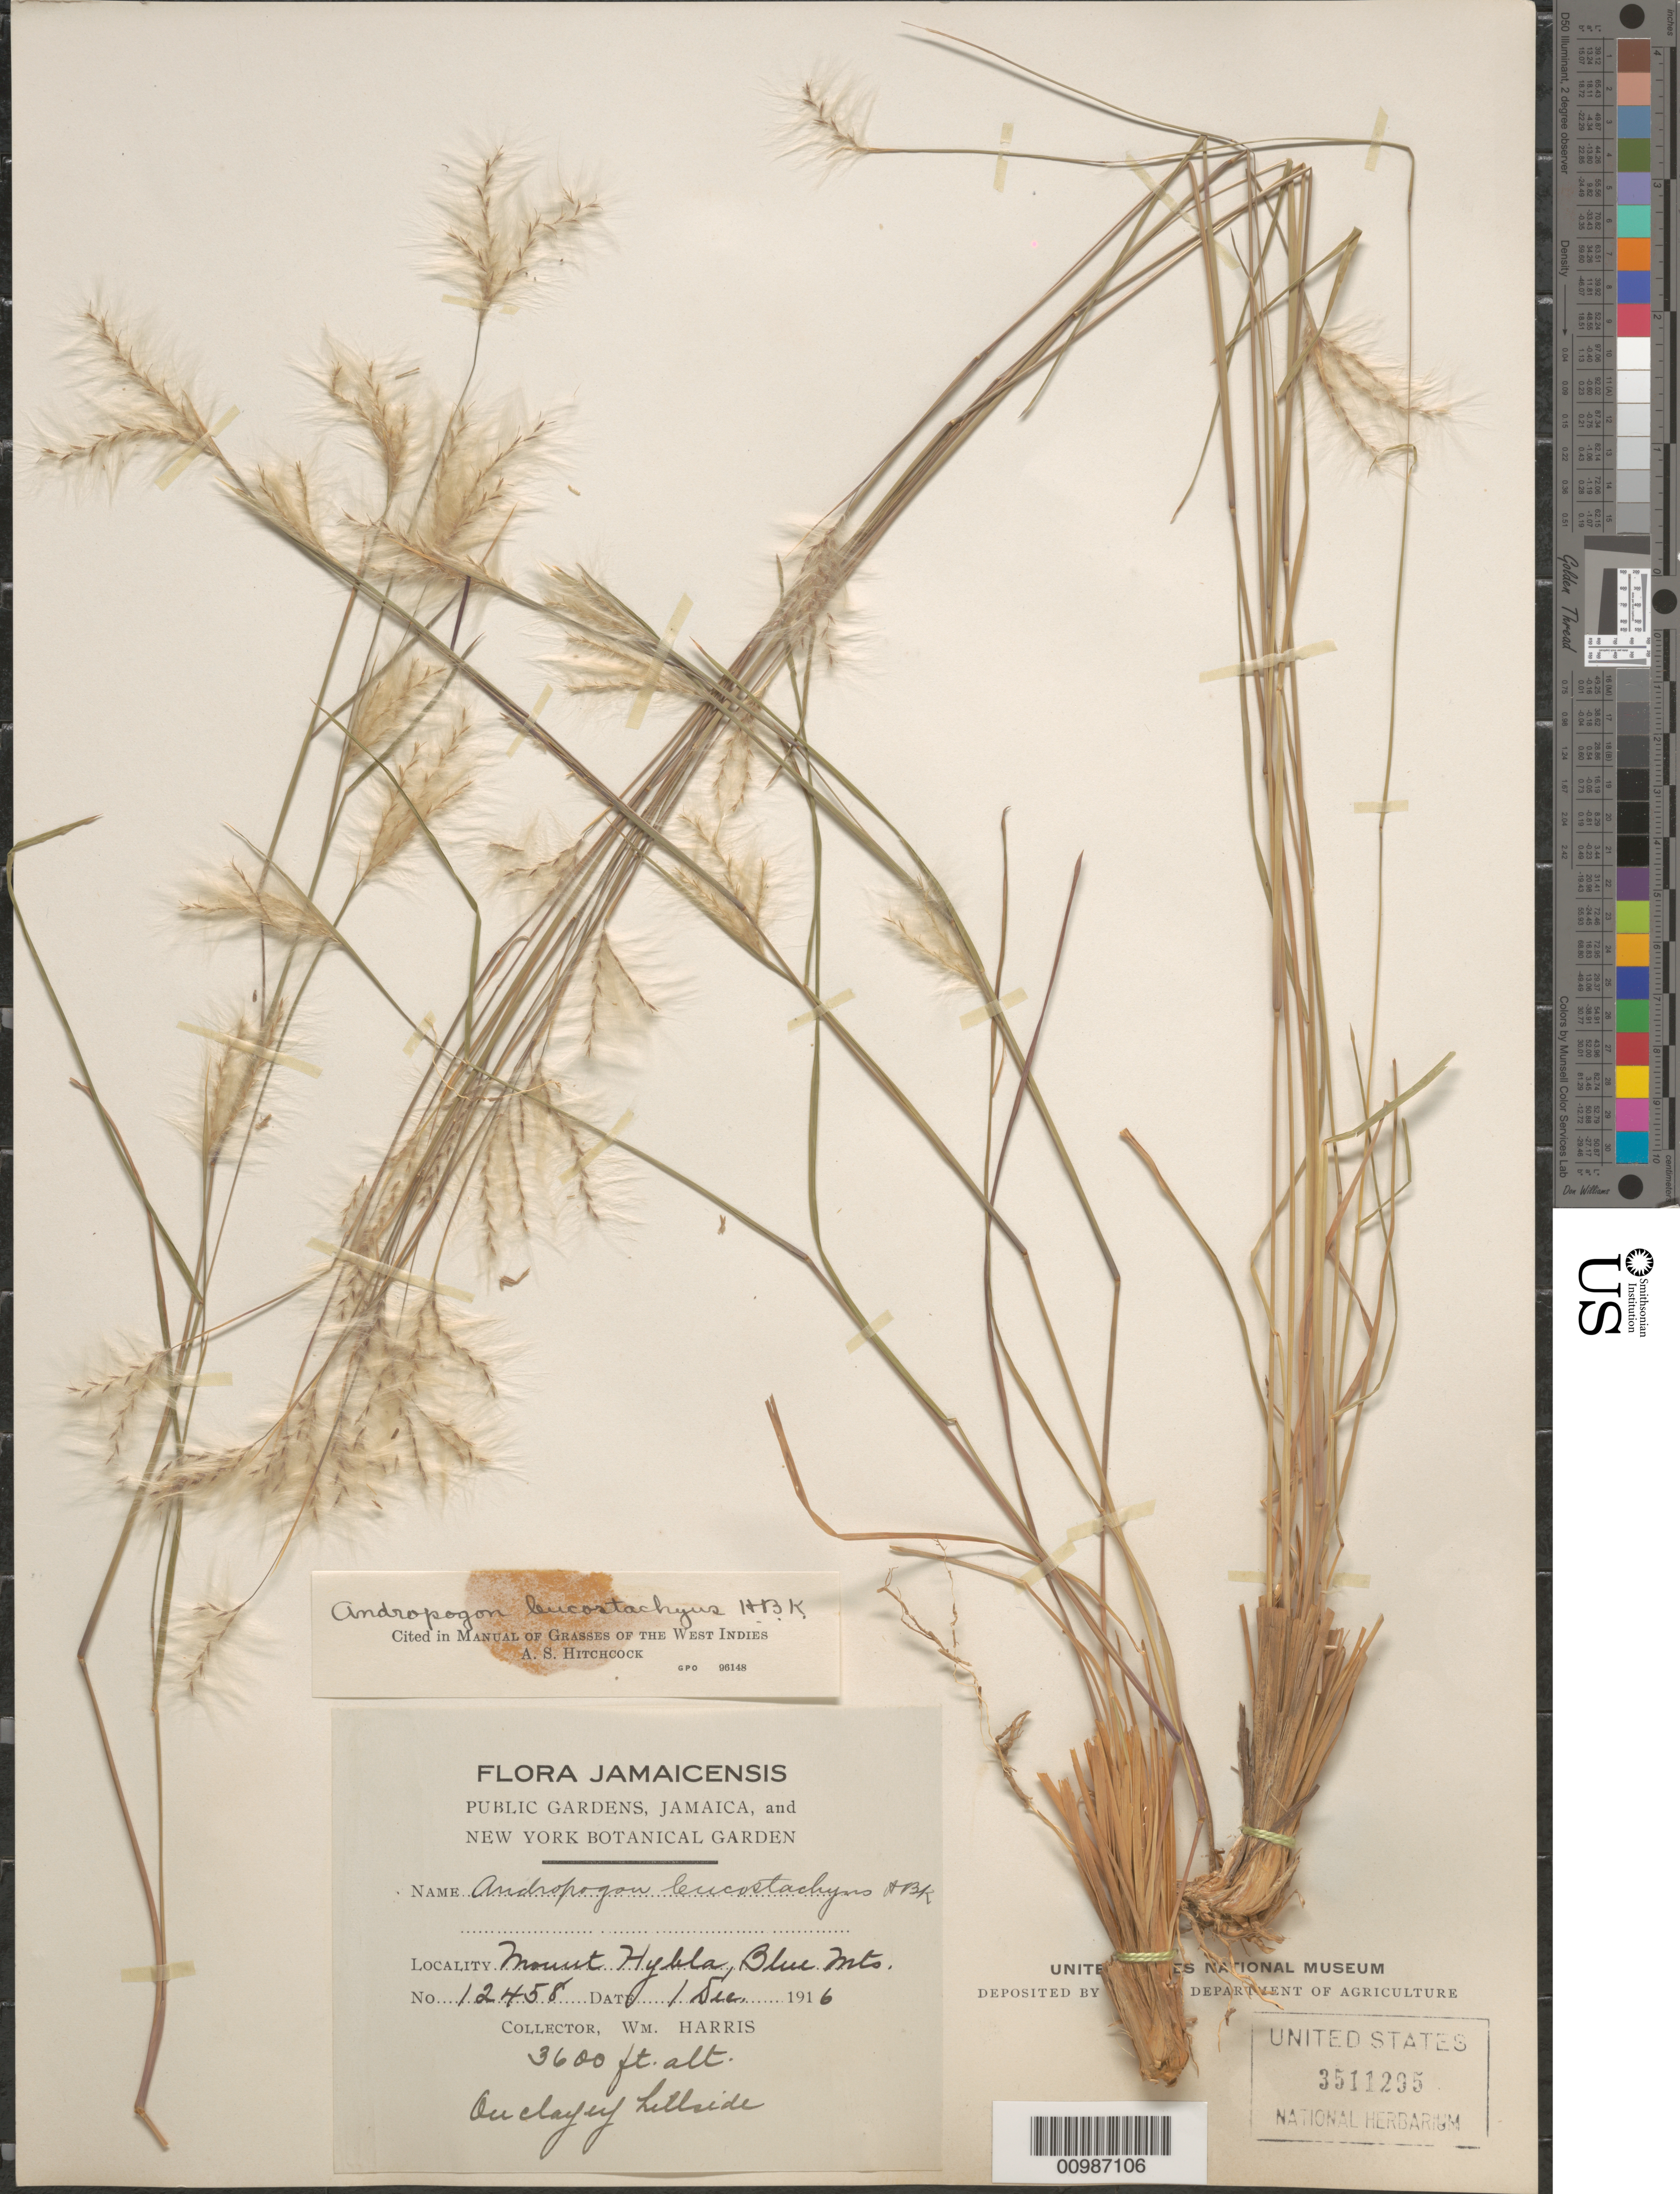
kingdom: Plantae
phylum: Tracheophyta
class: Liliopsida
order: Poales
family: Poaceae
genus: Andropogon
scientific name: Andropogon leucostachyus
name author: Kunth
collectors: W. H. Harris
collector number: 12458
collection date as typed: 01 Dec 1916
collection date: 1916-12-01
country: Jamaica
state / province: Saint Andrew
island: Jamaica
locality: Mount Hyble, Blue Mountains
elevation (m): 1097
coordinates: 0 N, 0 E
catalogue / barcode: US 3511295